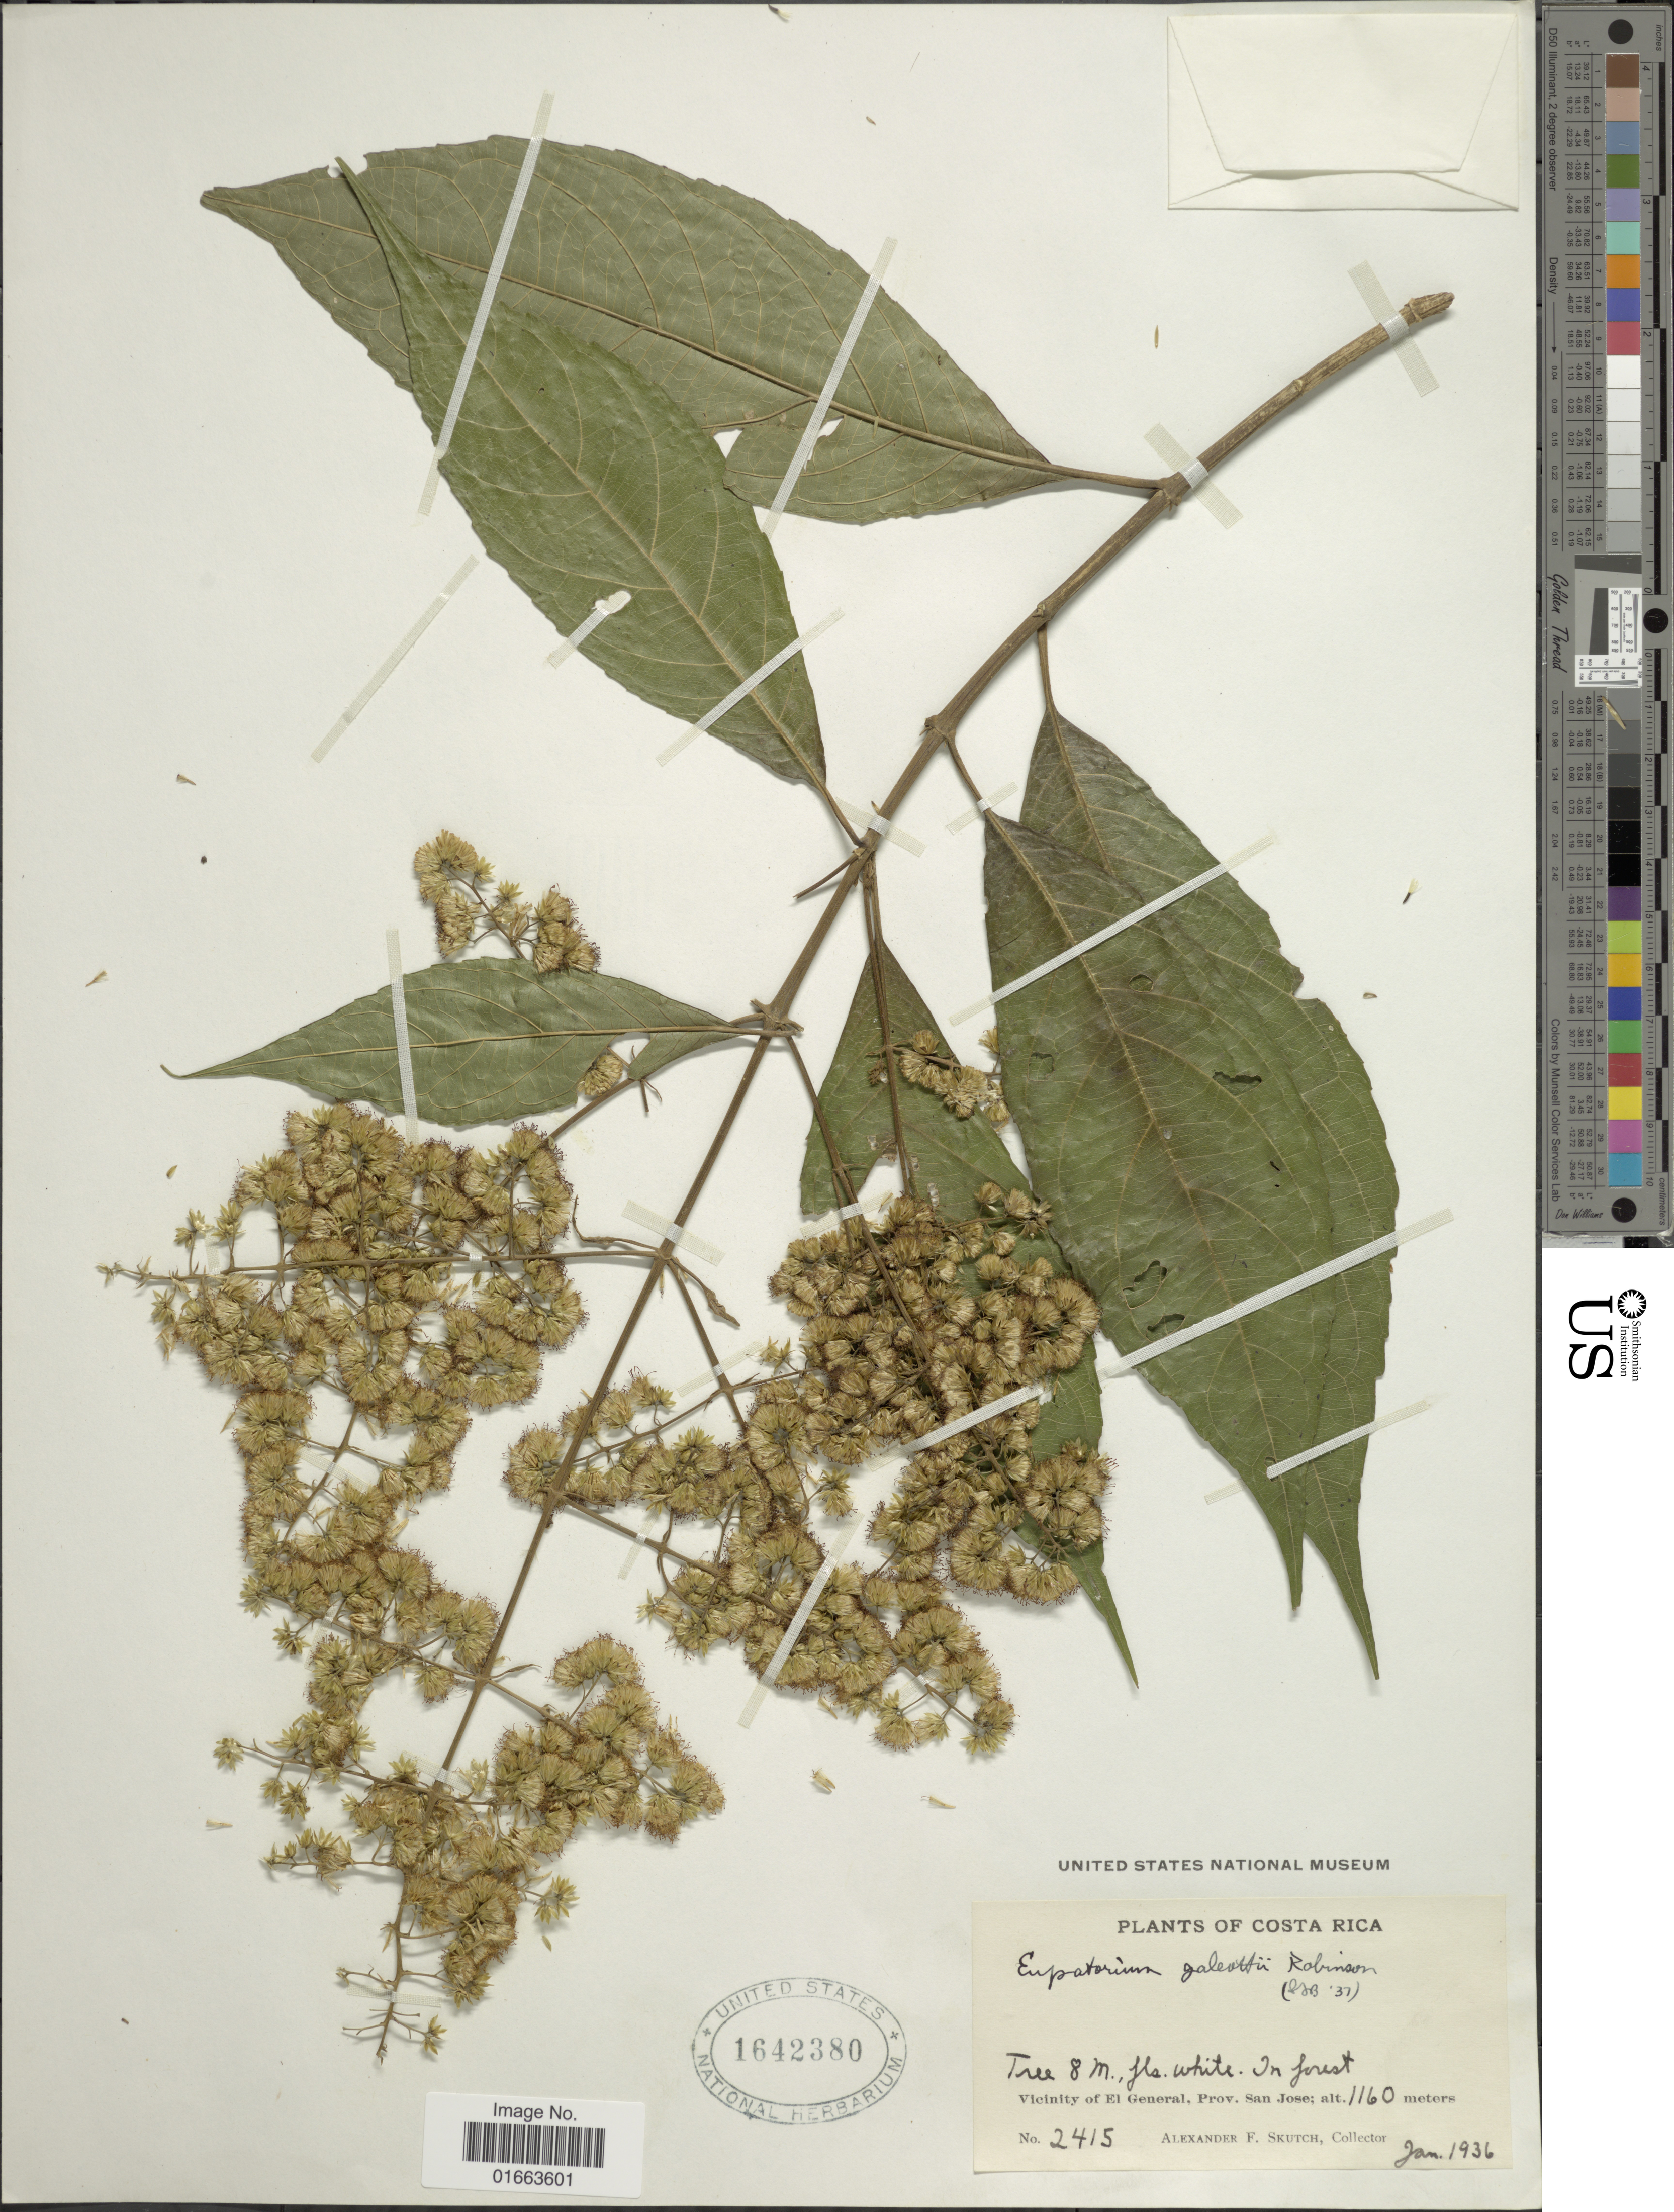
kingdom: Plantae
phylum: Tracheophyta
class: Magnoliopsida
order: Asterales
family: Asteraceae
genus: Koanophyllon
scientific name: Koanophyllon wetmorei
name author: (B.L. Rob.) R.M. King & H. Rob.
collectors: A. F. Skutch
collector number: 2415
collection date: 1936-01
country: Costa Rica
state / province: San José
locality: In forest, Vicinity of El General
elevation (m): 1160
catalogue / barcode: US 1642380